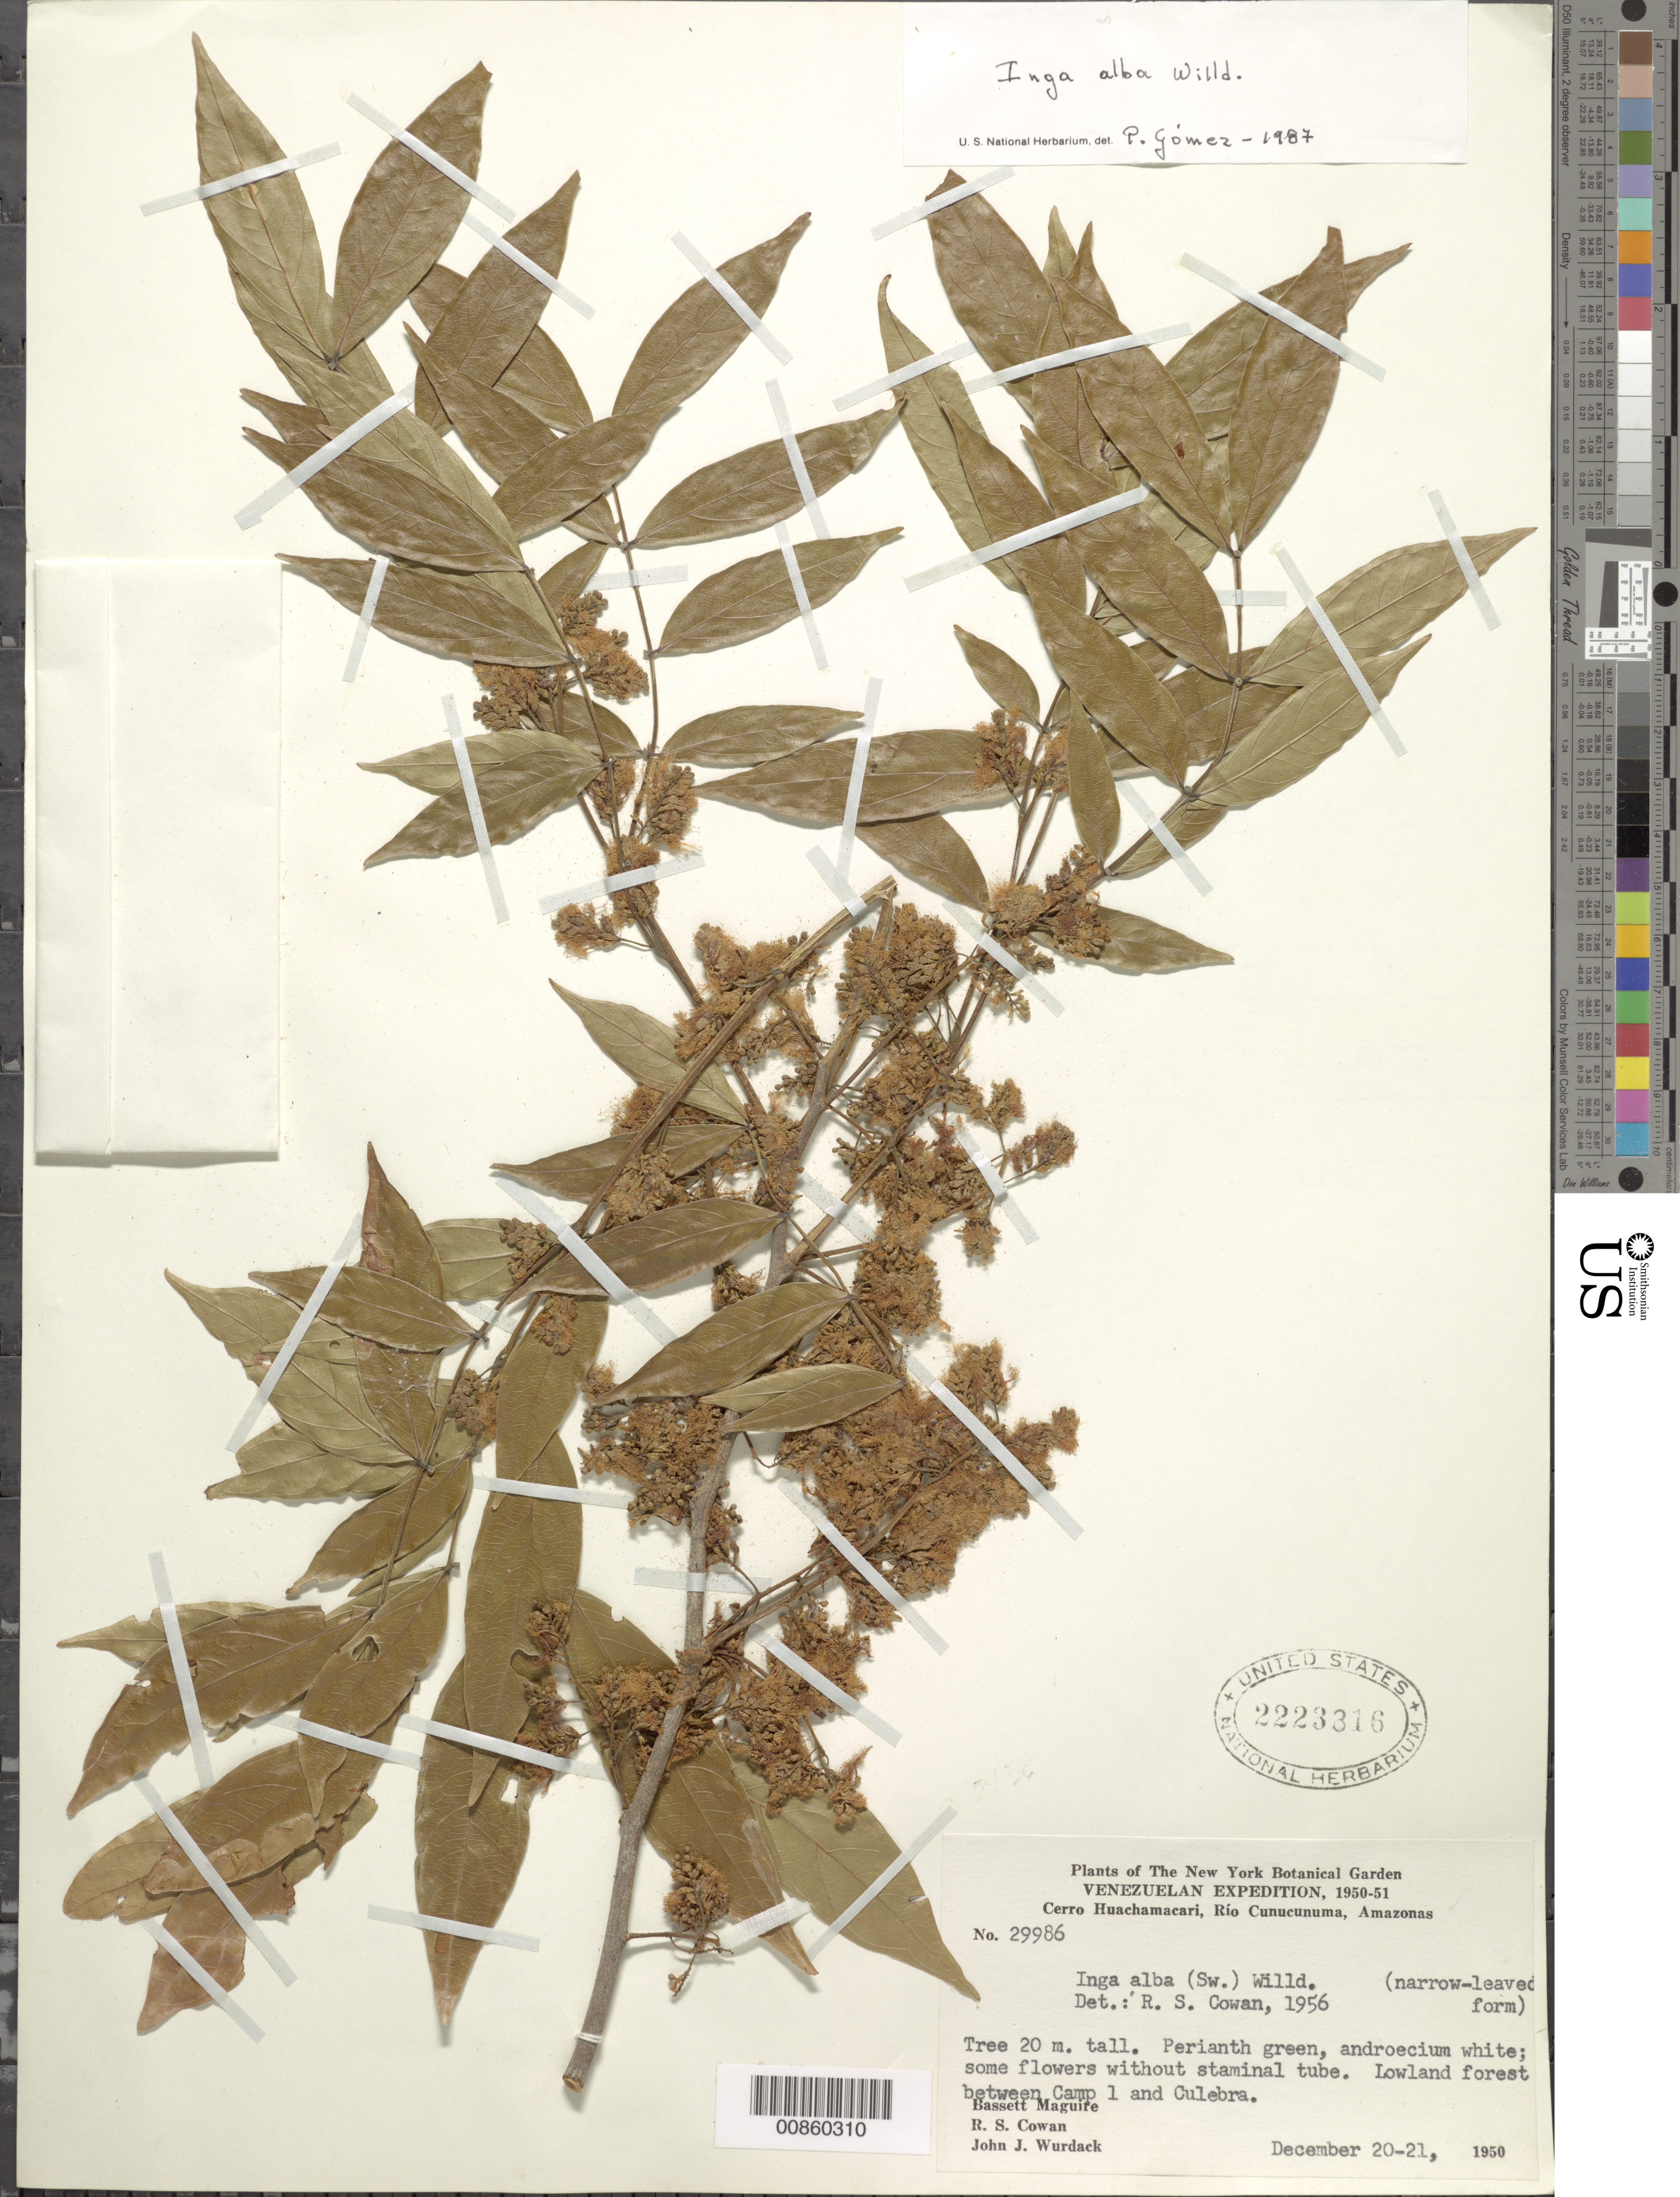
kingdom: Plantae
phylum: Tracheophyta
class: Magnoliopsida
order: Fabales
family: Fabaceae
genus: Inga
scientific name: Inga alba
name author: (Sw.) Willd.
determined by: Gómez, P.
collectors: B. Maguire, R. S. Cowan & J. J. Wurdack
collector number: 29986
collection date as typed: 20-Dec-50 to 21-Dec-50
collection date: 1950-12-20/1950-12-21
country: Venezuela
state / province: Amazonas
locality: Cerro Huachamacari, Camp 1 to Culebra; Río Cunucunuma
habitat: Lowland forest.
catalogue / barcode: US 2223316